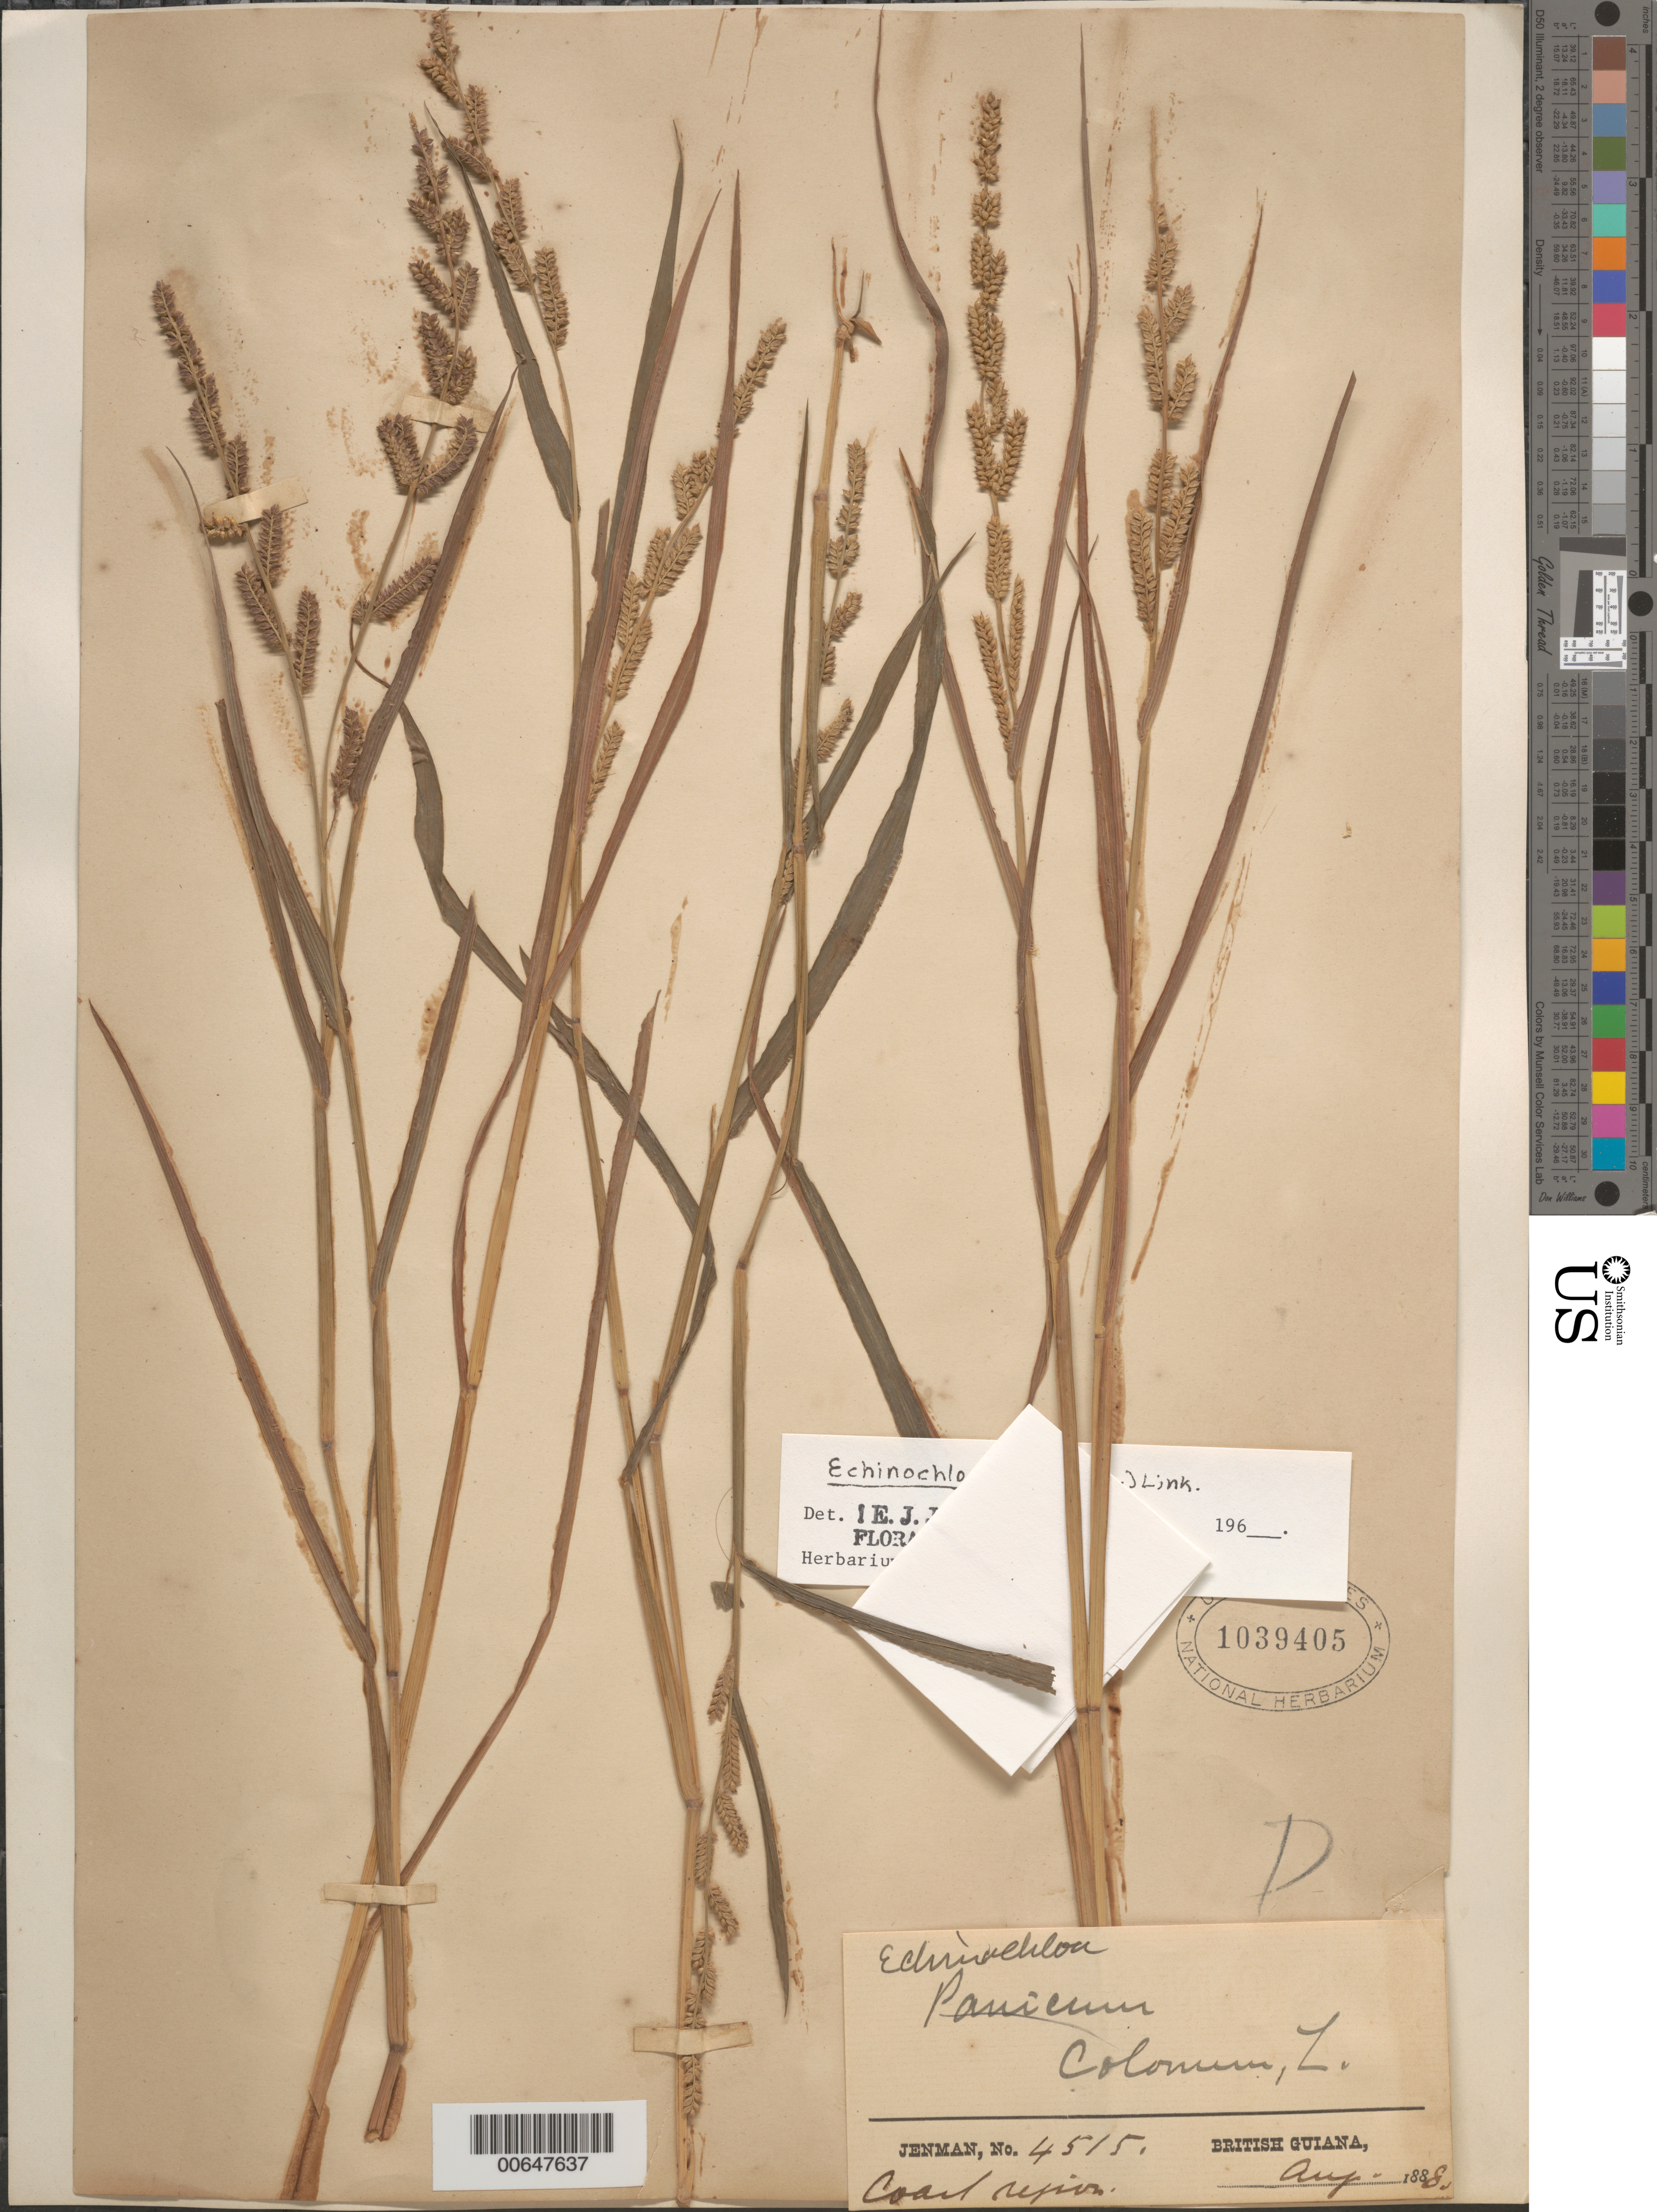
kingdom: Plantae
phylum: Tracheophyta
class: Liliopsida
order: Poales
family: Poaceae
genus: Echinochloa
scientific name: Echinochloa colona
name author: (L.) Link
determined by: Judziewicz, E. J.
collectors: G. S. Jenman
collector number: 4515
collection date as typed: August 1888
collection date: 1888-08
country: Guyana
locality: Coast Region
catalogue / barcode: US 1039405